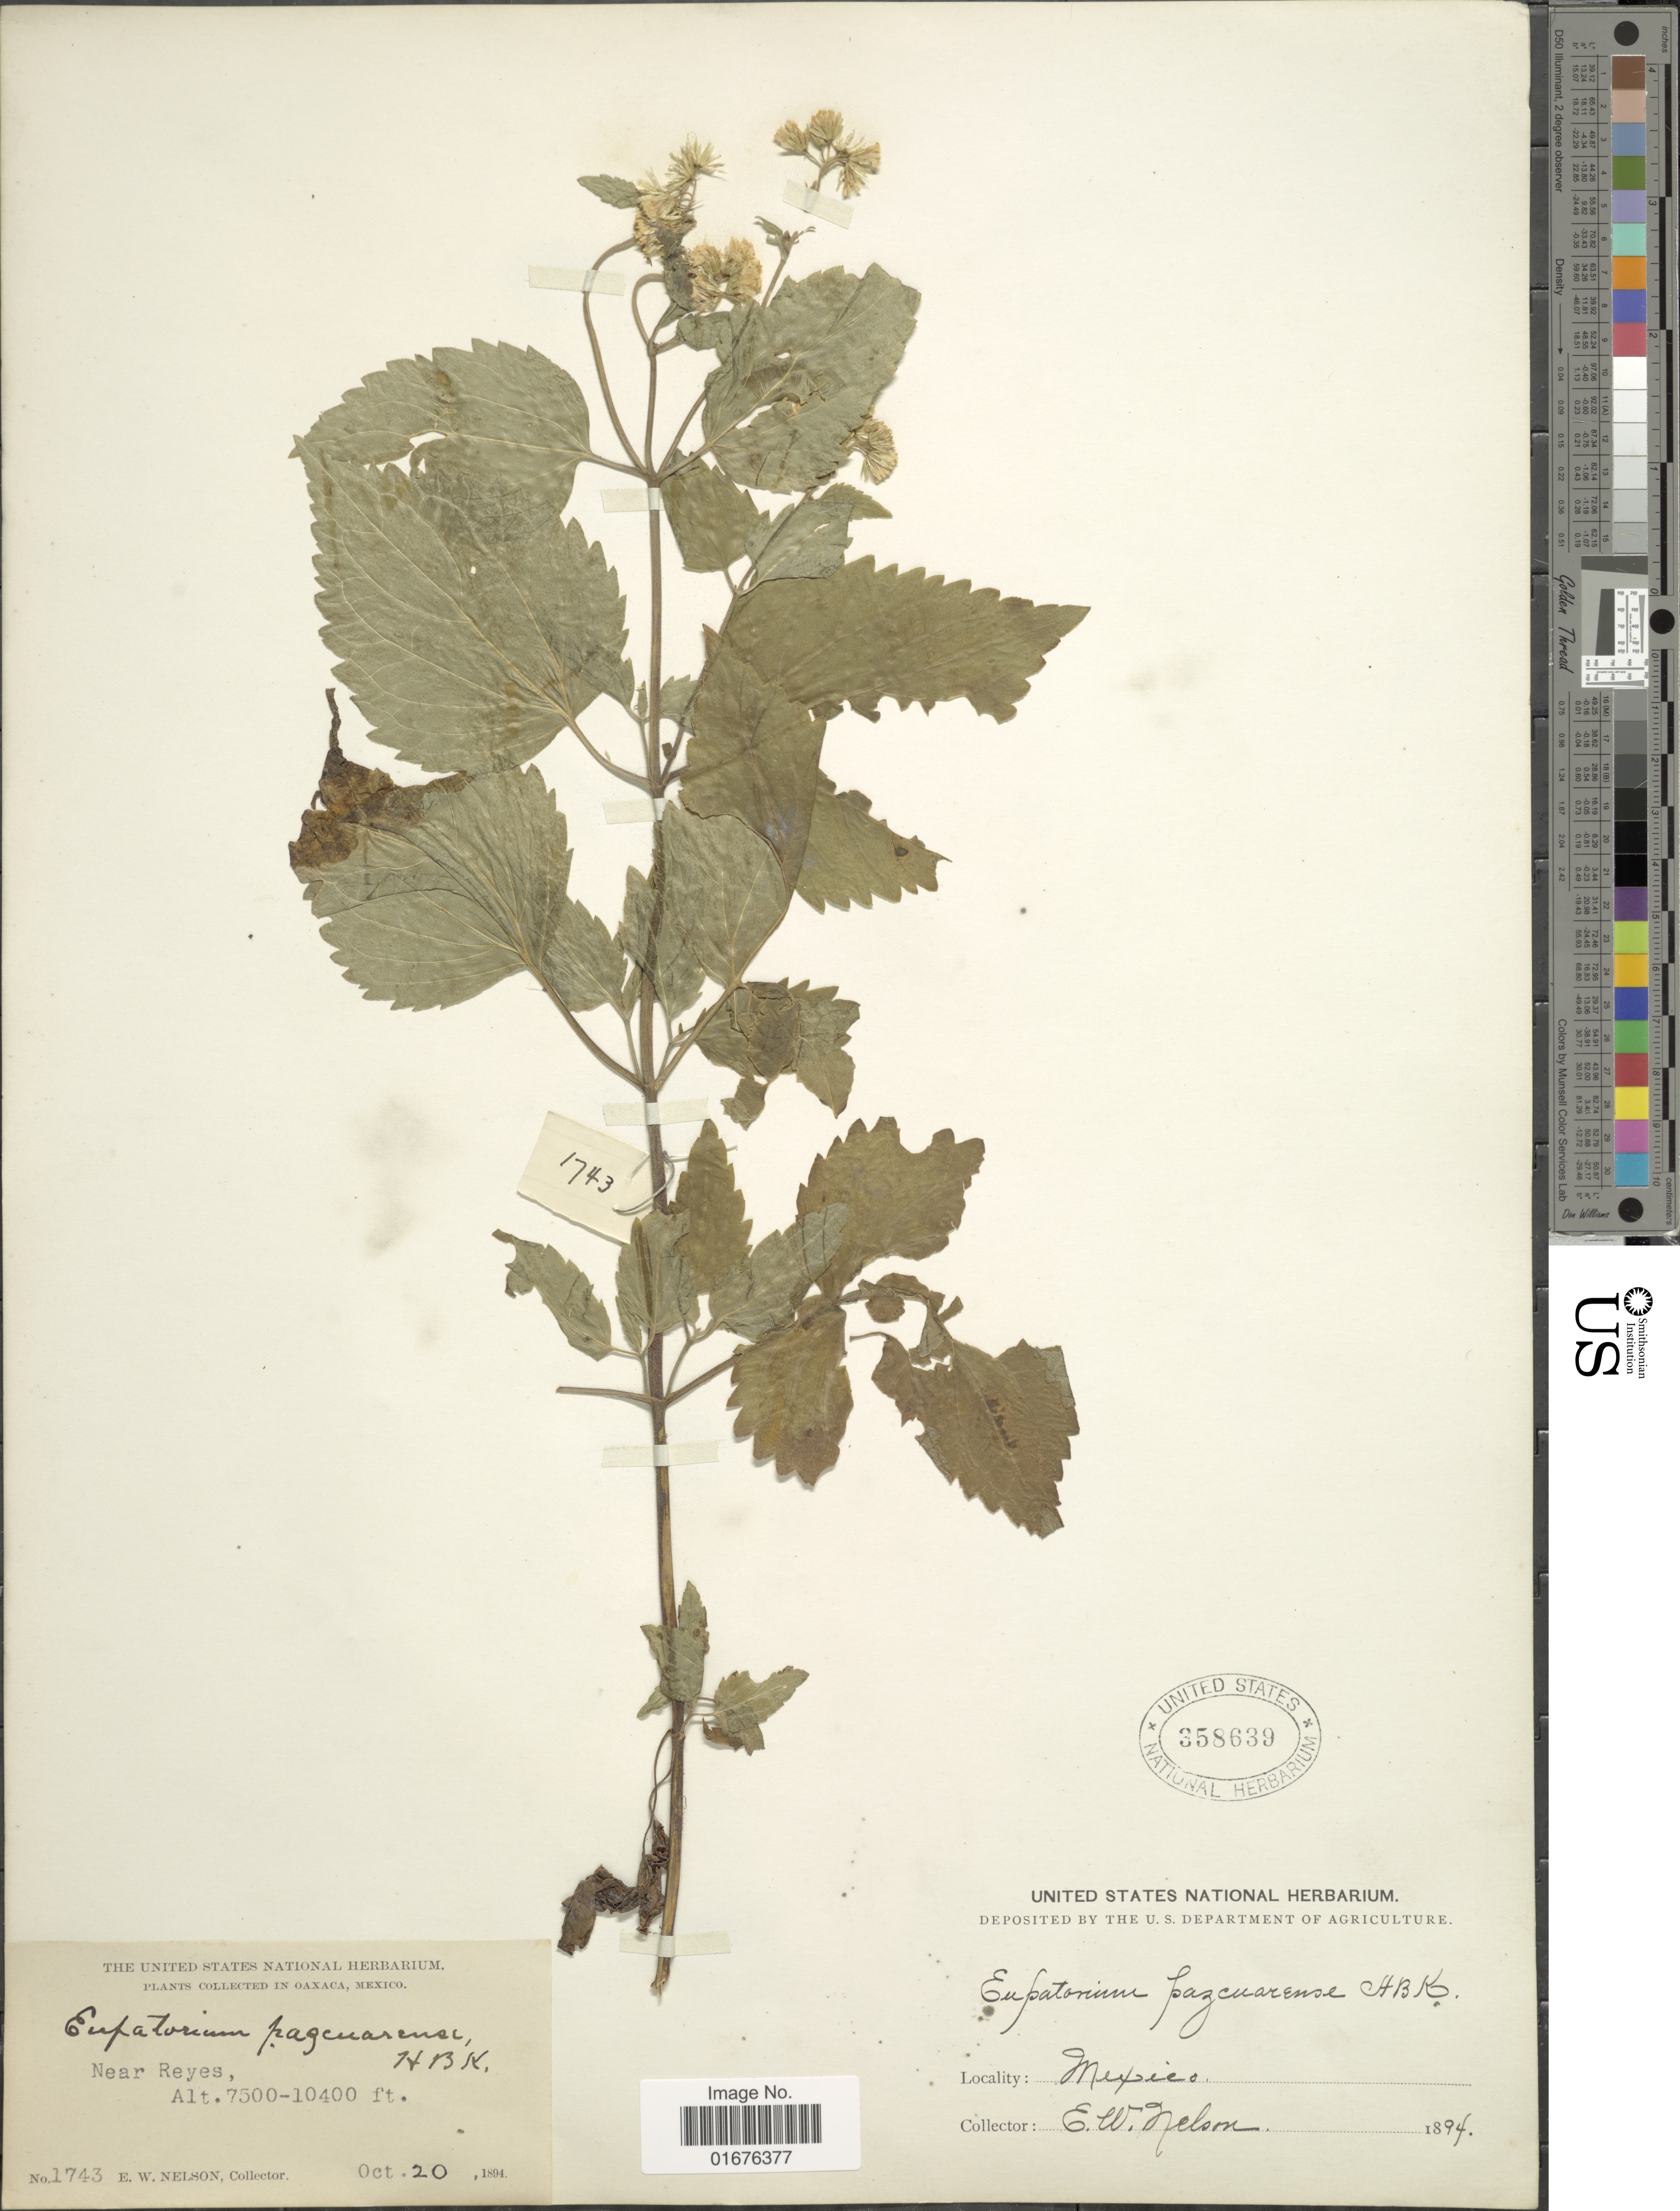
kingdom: Plantae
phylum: Tracheophyta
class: Magnoliopsida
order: Asterales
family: Asteraceae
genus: Ageratina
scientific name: Ageratina pazcuarensis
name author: (Kunth) R.M. King & H. Rob.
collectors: E. W. Nelson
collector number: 1743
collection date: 1894-10-20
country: Mexico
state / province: Oaxaca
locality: Near Reyes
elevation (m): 2286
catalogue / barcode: US 358639